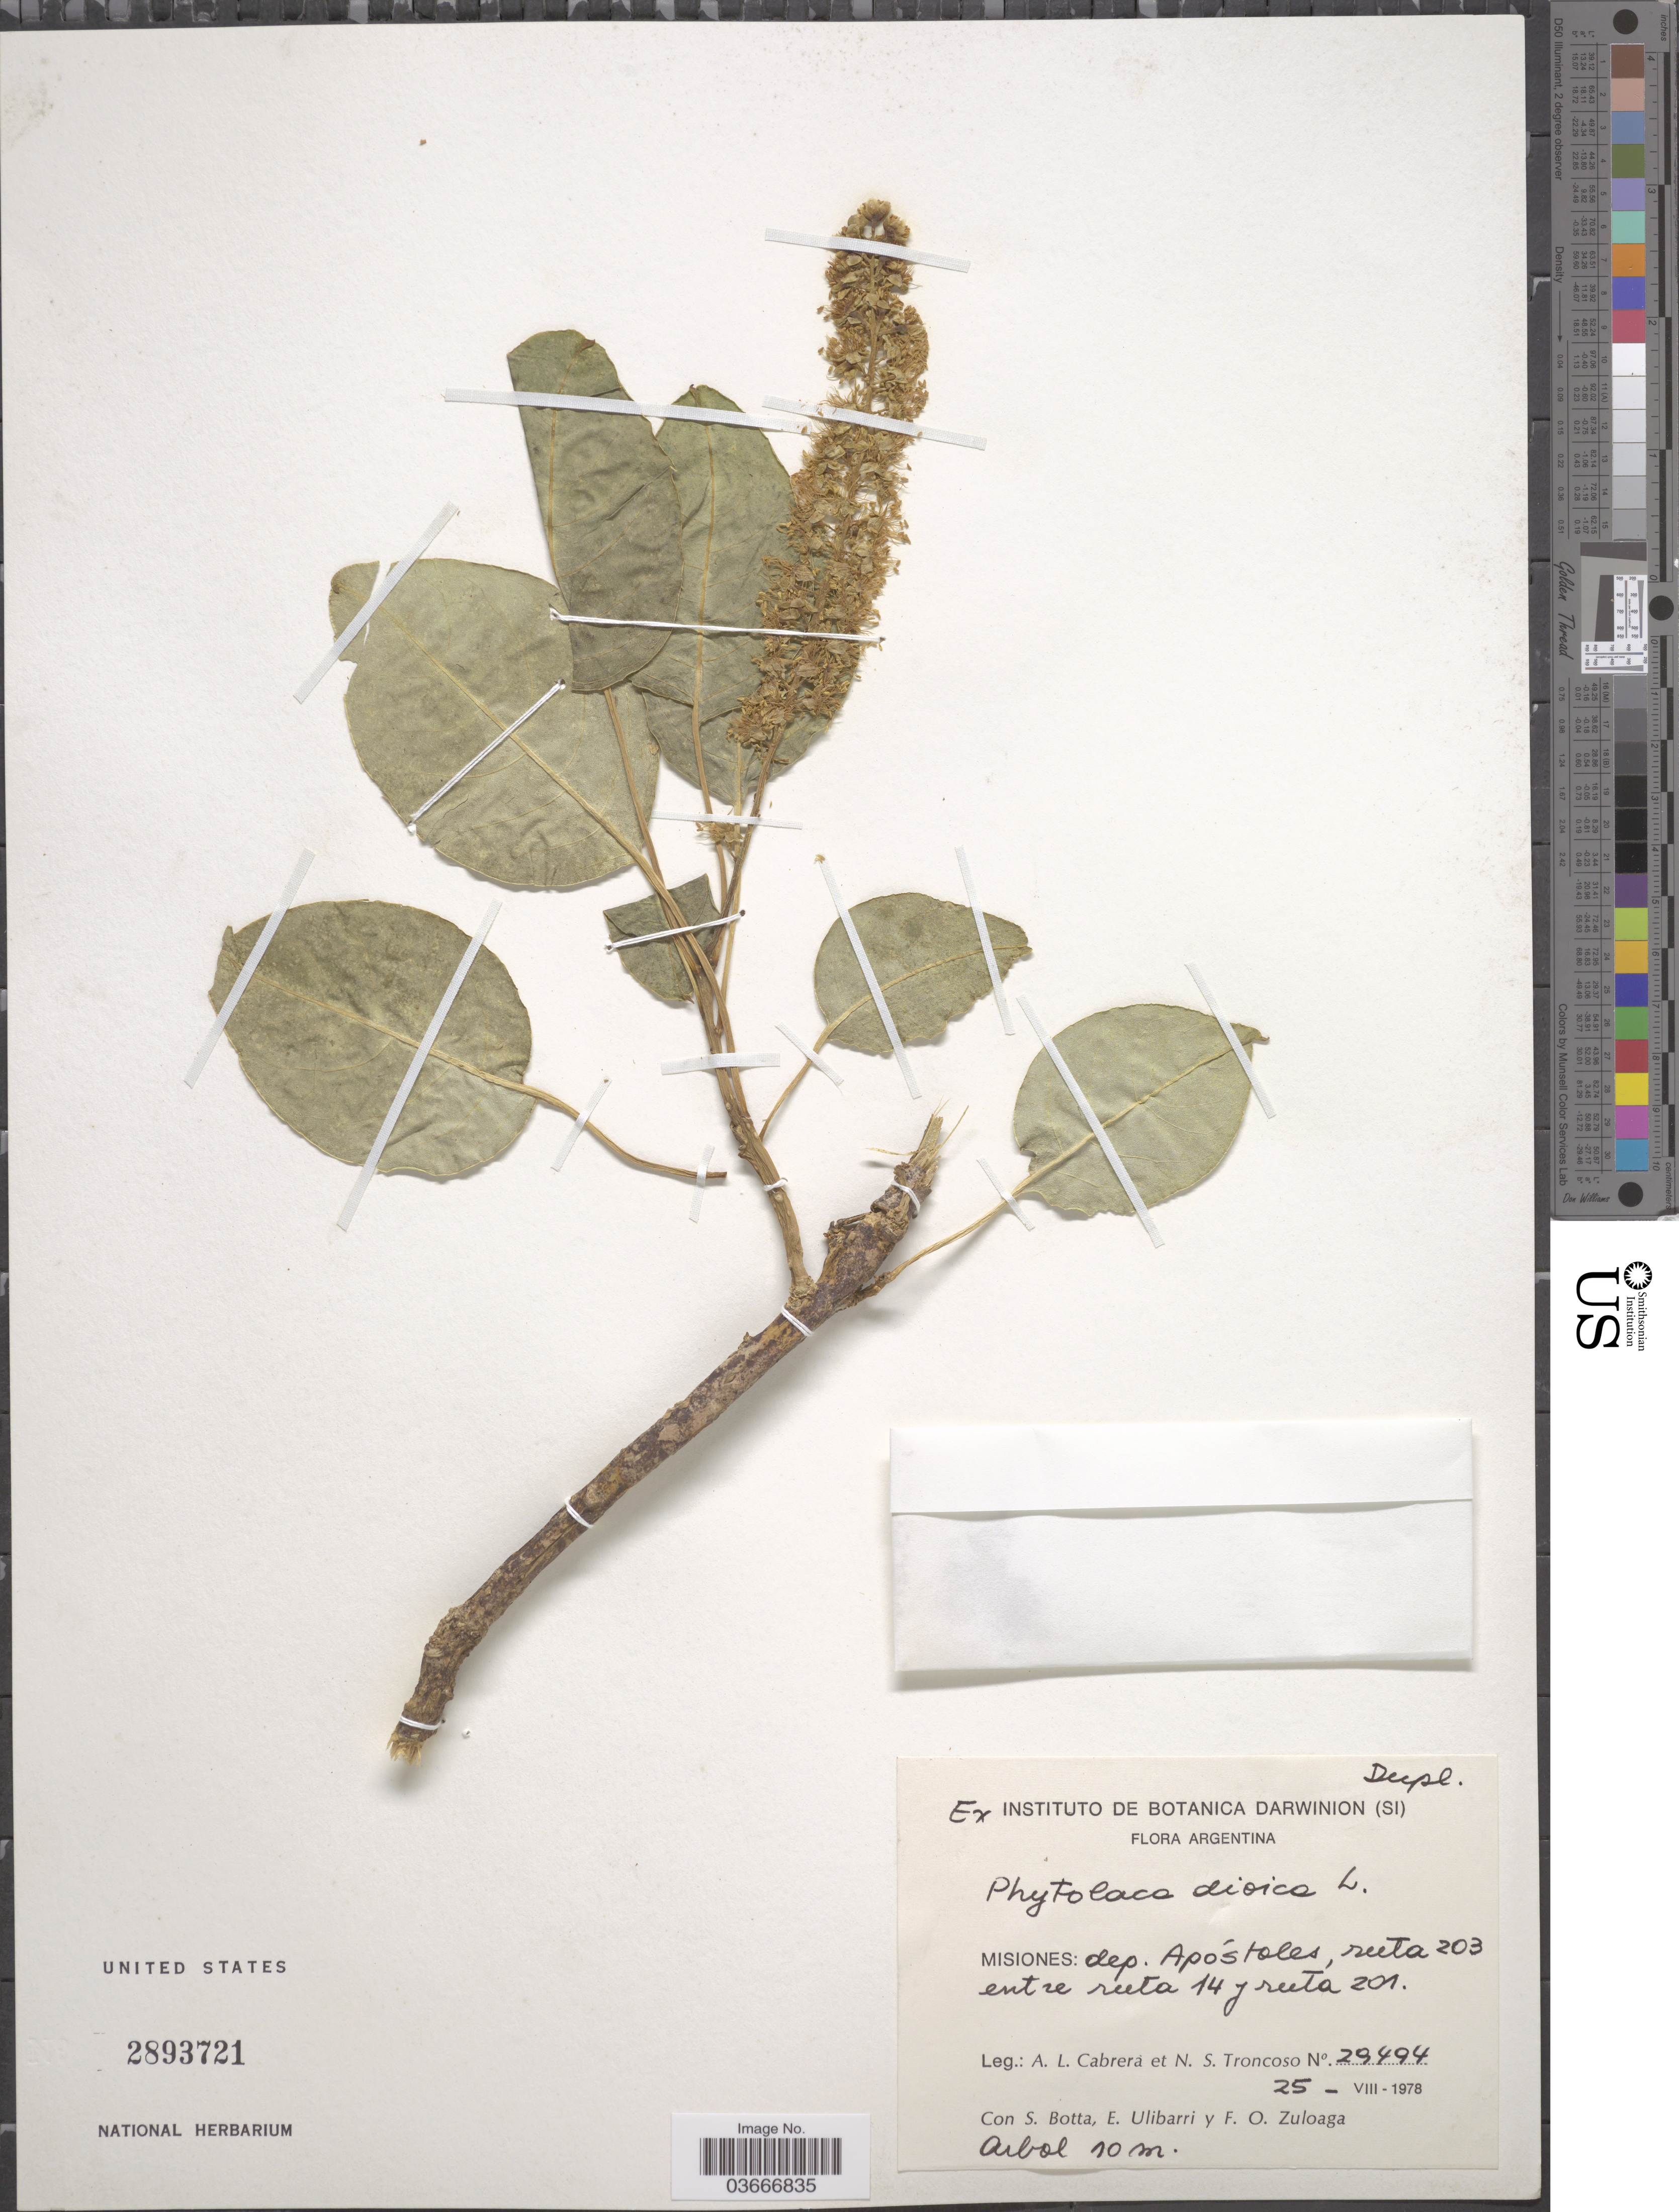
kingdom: Plantae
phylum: Tracheophyta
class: Magnoliopsida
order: Caryophyllales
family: Phytolaccaceae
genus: Phytolacca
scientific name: Phytolacca dioica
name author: L.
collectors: A. L. Cabrera & N. Troncoso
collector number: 29494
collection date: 1978-08-25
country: Argentina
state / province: Misiones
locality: Dep. Apóstoles, ruta 203 entre ruta 14 y ruta 201.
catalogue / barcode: US 2893721